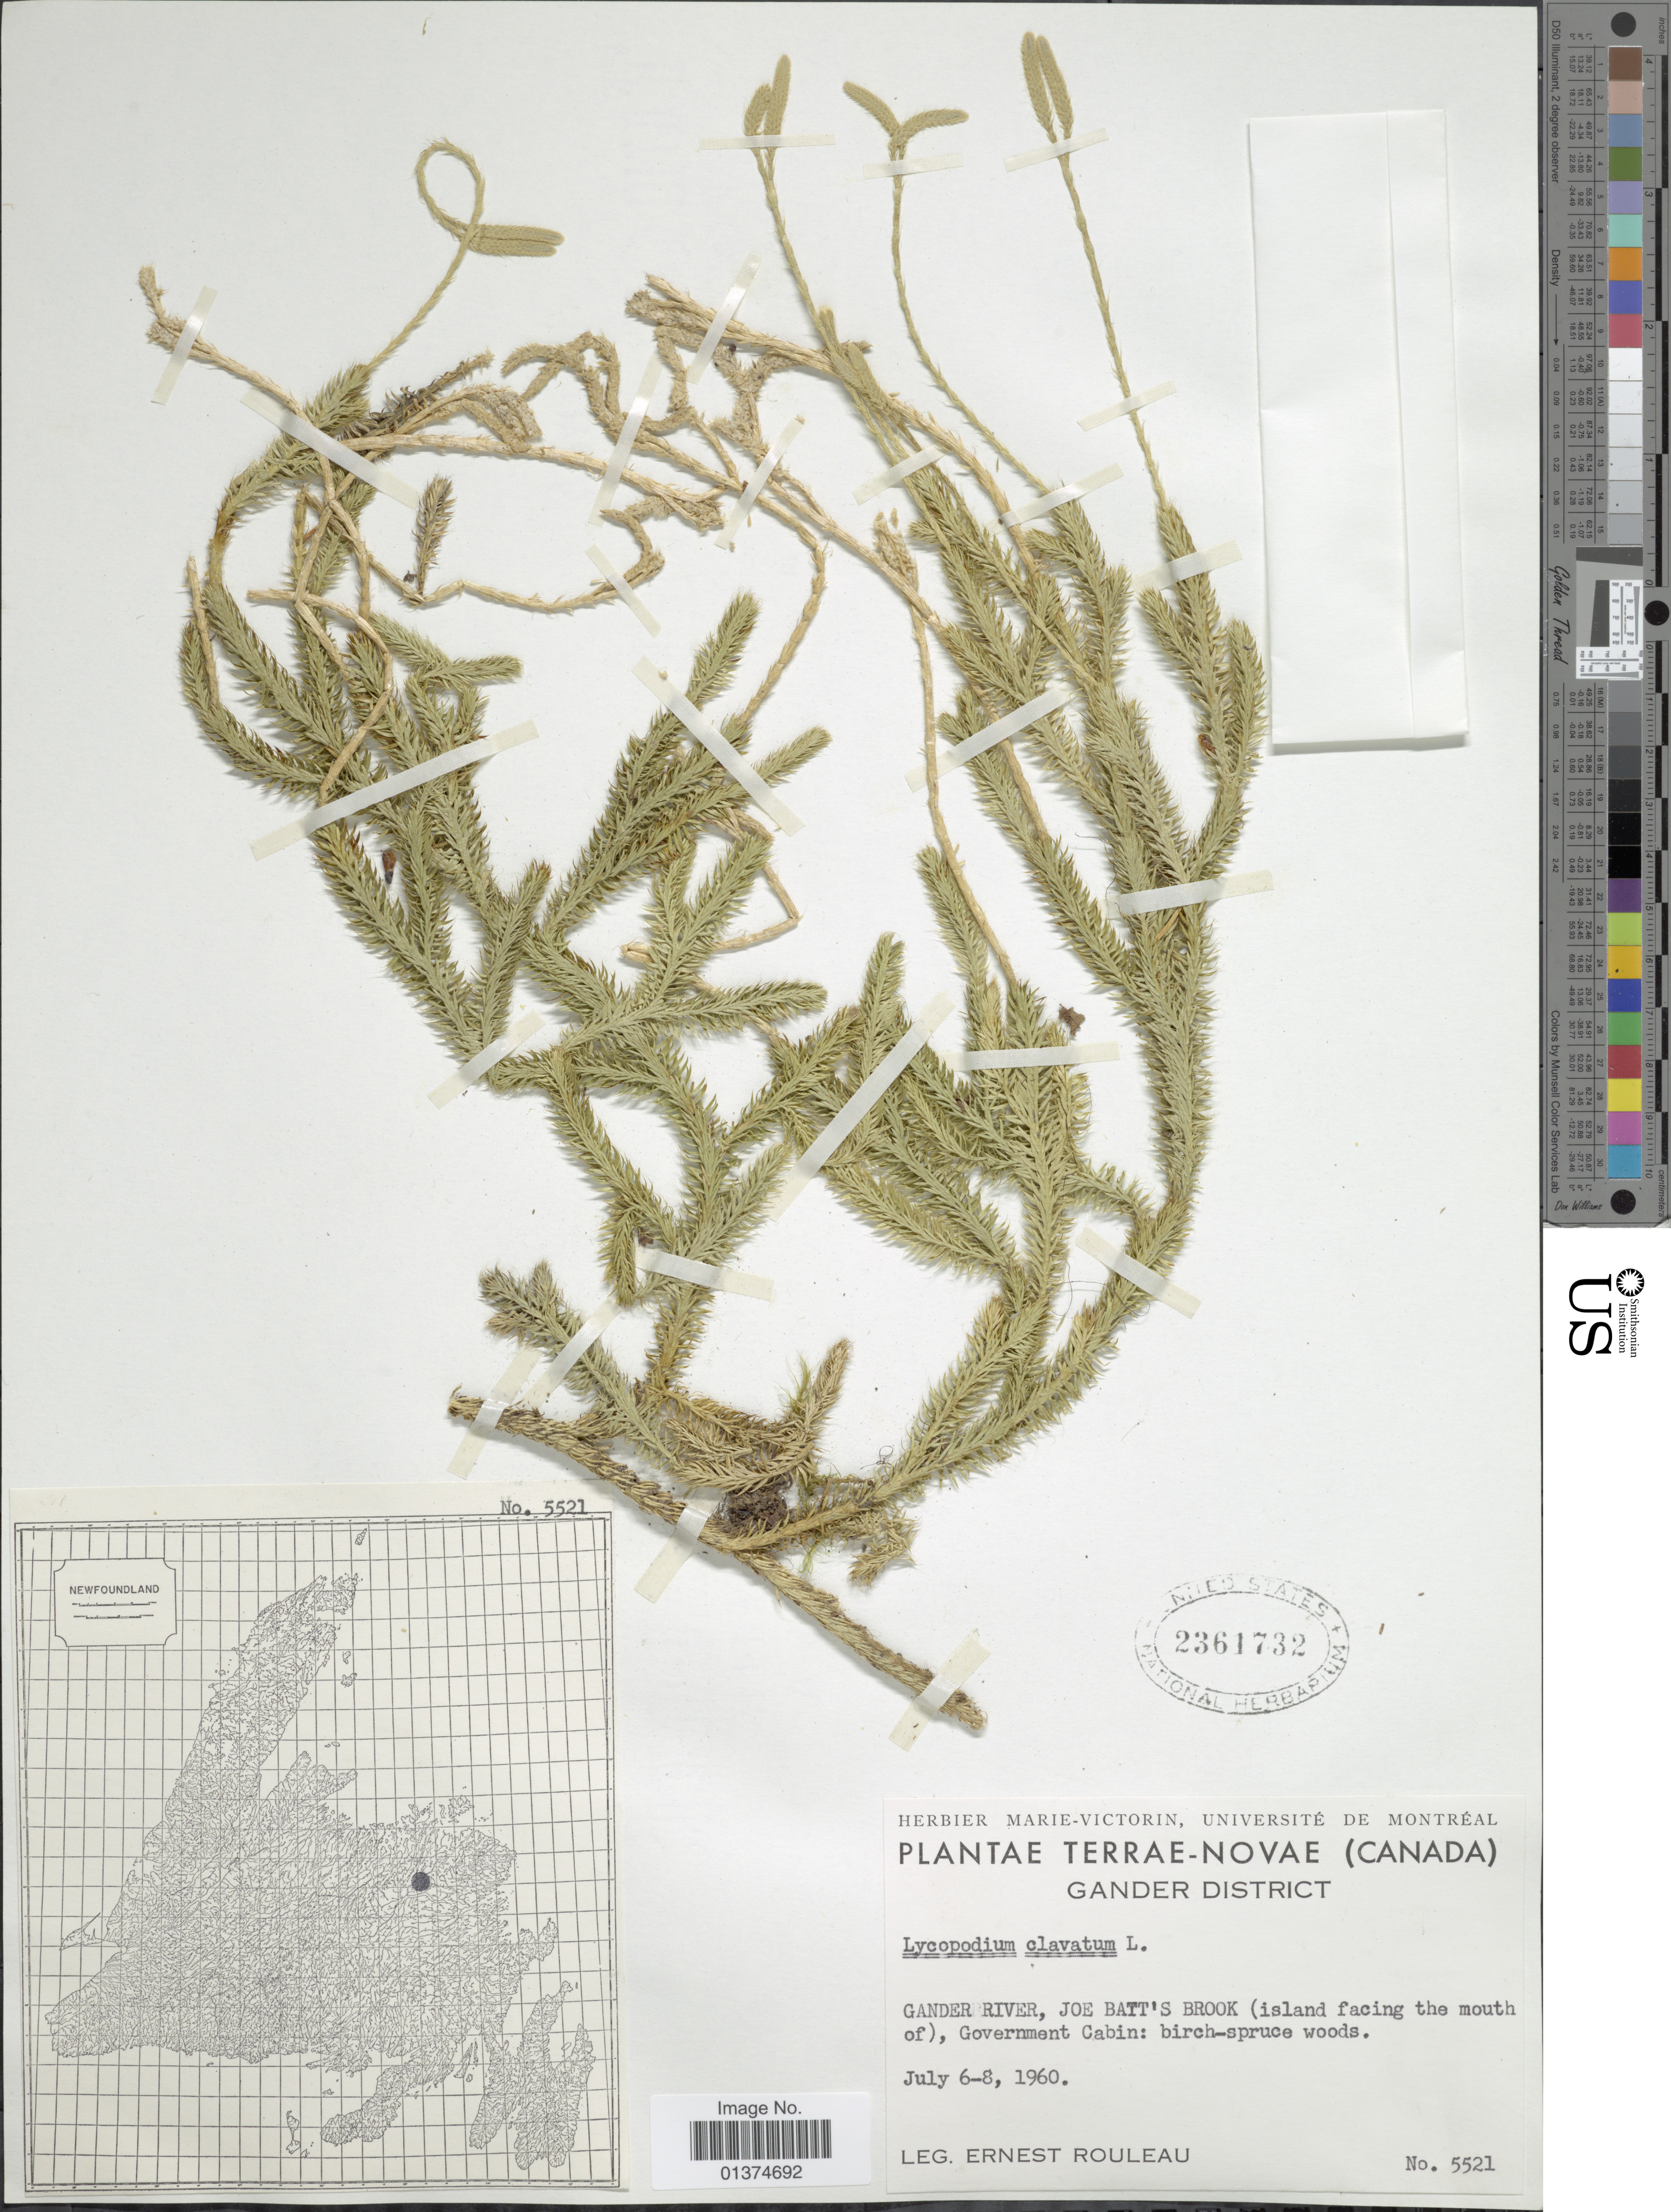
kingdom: Plantae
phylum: Tracheophyta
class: Lycopodiopsida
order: Lycopodiales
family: Lycopodiaceae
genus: Lycopodium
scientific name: Lycopodium clavatum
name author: L.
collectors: J. Rouleau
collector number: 5521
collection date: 1960-07-06/1960-07-08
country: Canada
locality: Terrae-Novae, Gander District, Gander River, Joe Batt's Brook (island facing the mouth of), Government Cabin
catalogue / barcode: US 2361732